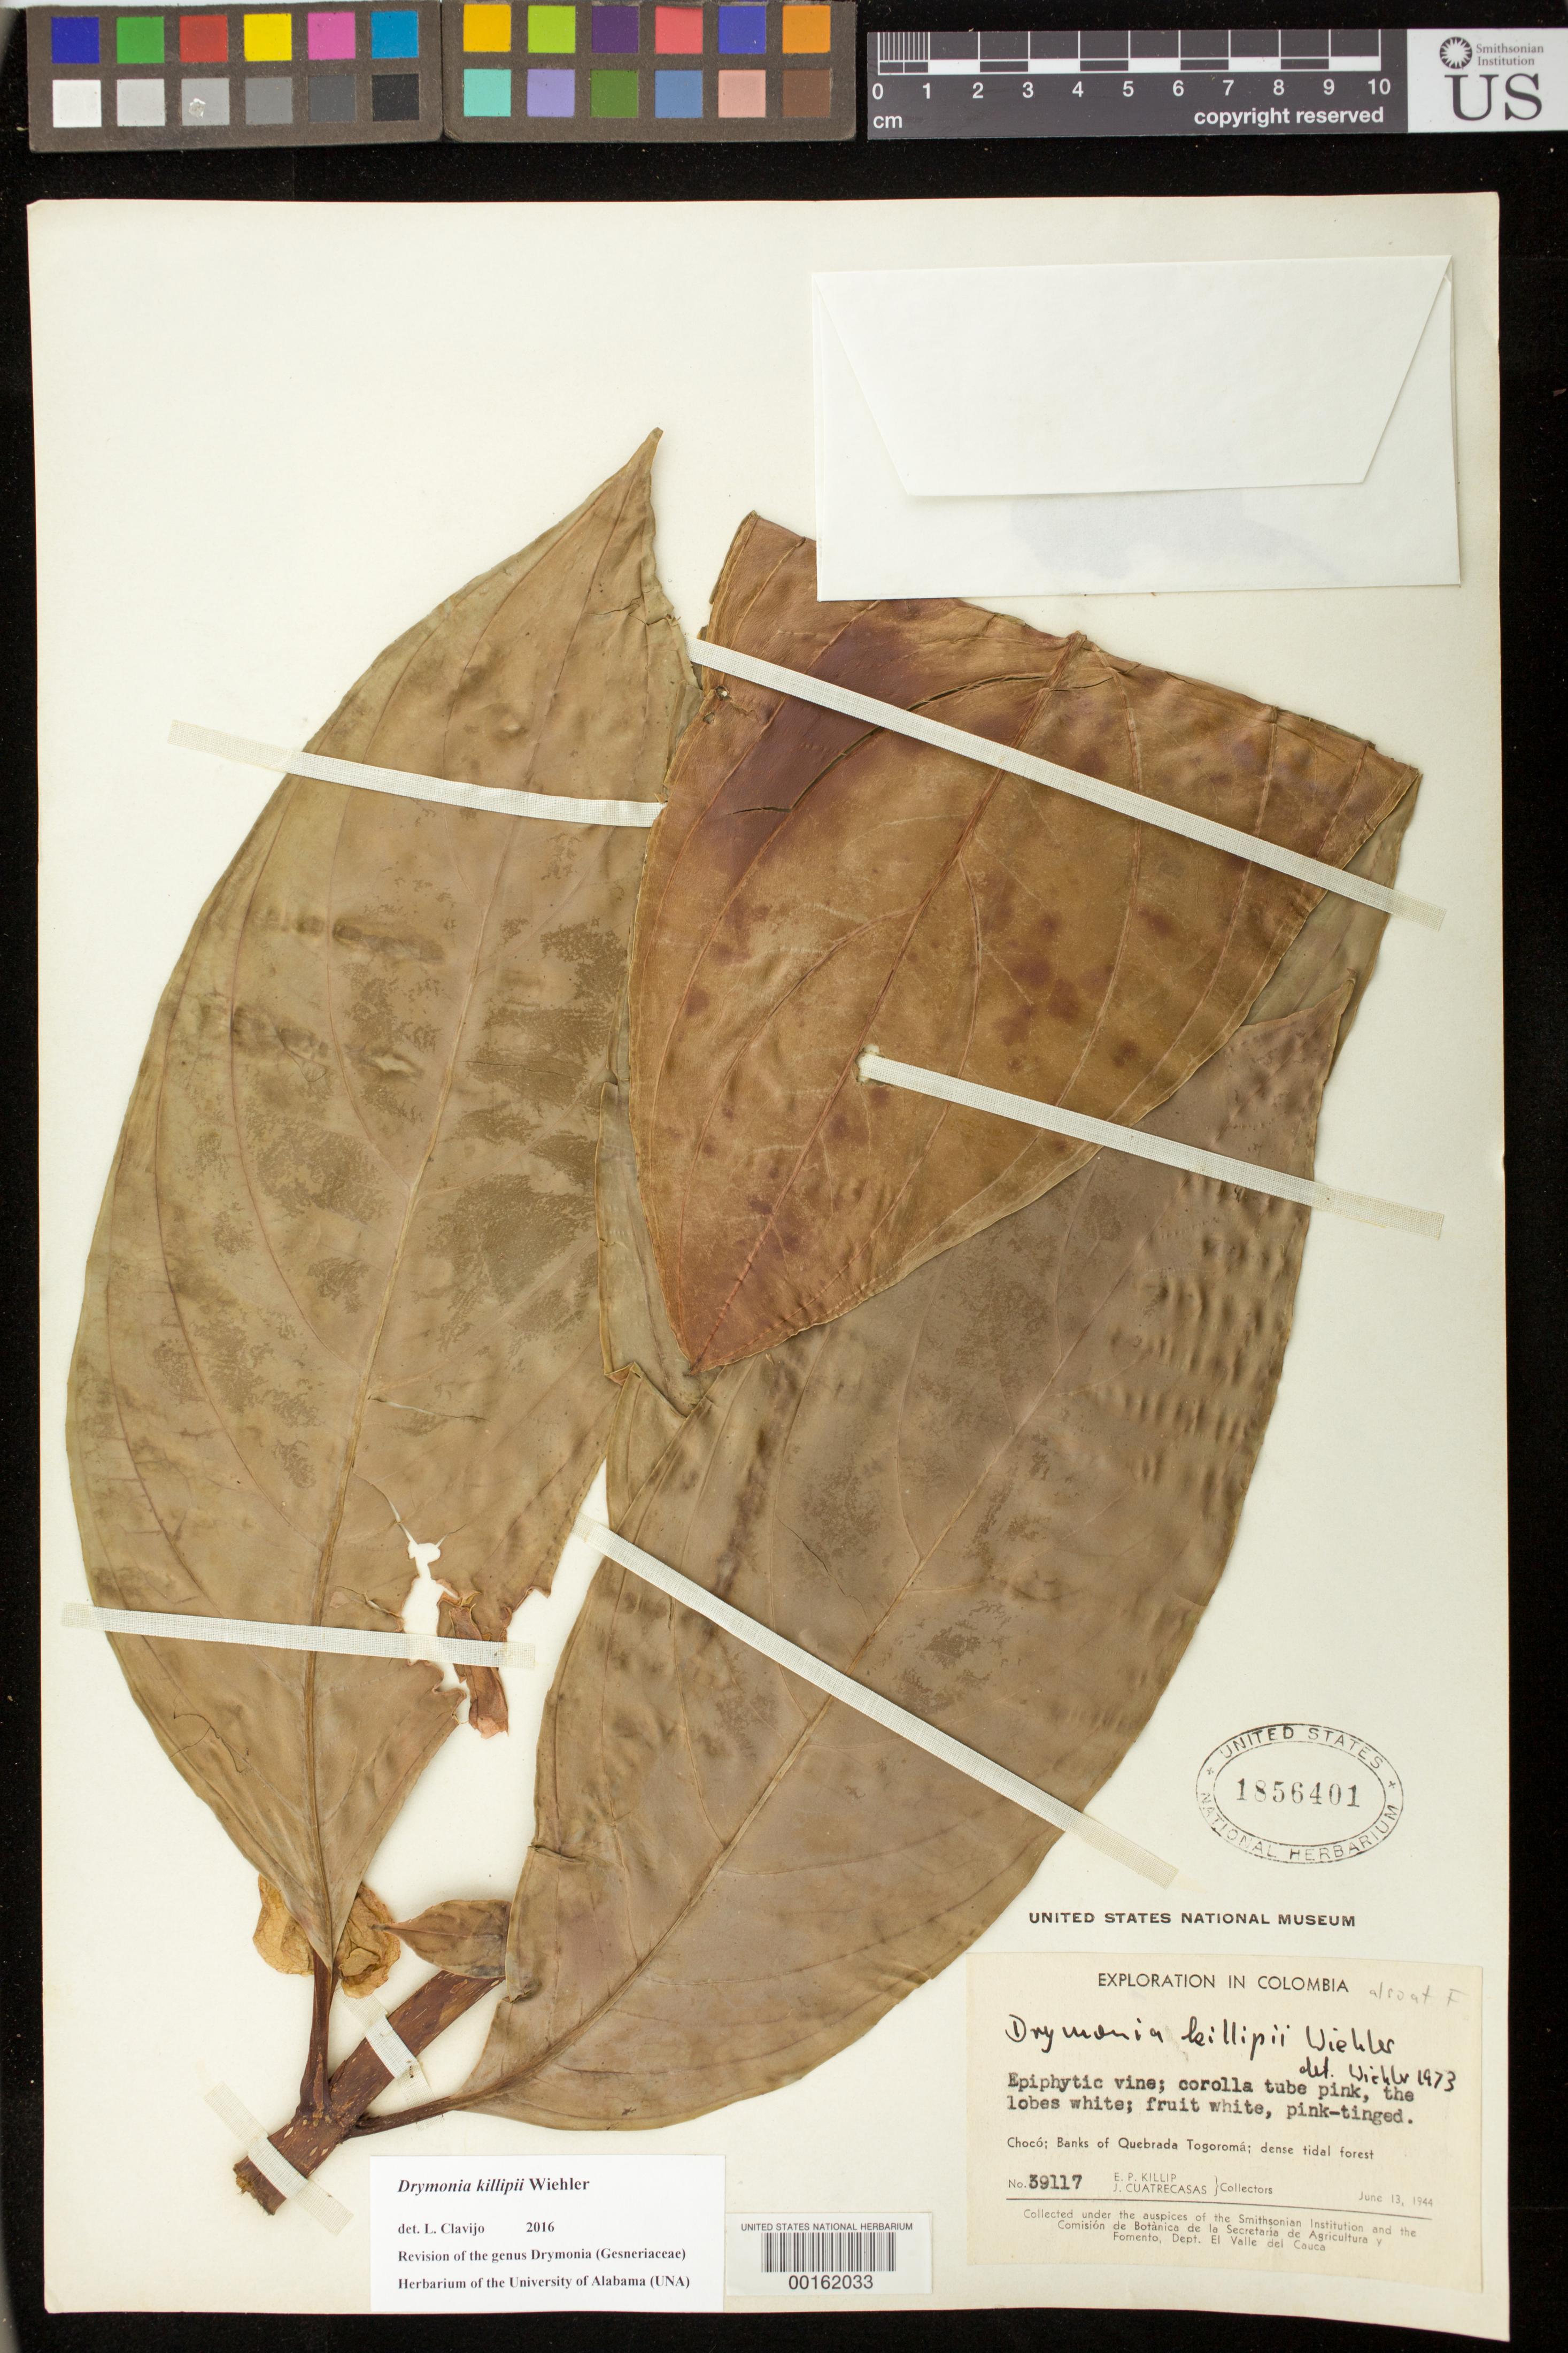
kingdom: Plantae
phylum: Tracheophyta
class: Magnoliopsida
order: Lamiales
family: Gesneriaceae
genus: Drymonia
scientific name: Drymonia killipii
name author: Wiehler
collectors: E. P. Killip & J. Cuatrecasas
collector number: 39117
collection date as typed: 13 Jun 1944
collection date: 1944-06-13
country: Colombia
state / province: Chocó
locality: Banks of Quebrada Togoroma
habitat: Dense tidal forest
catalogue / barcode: US 1856401